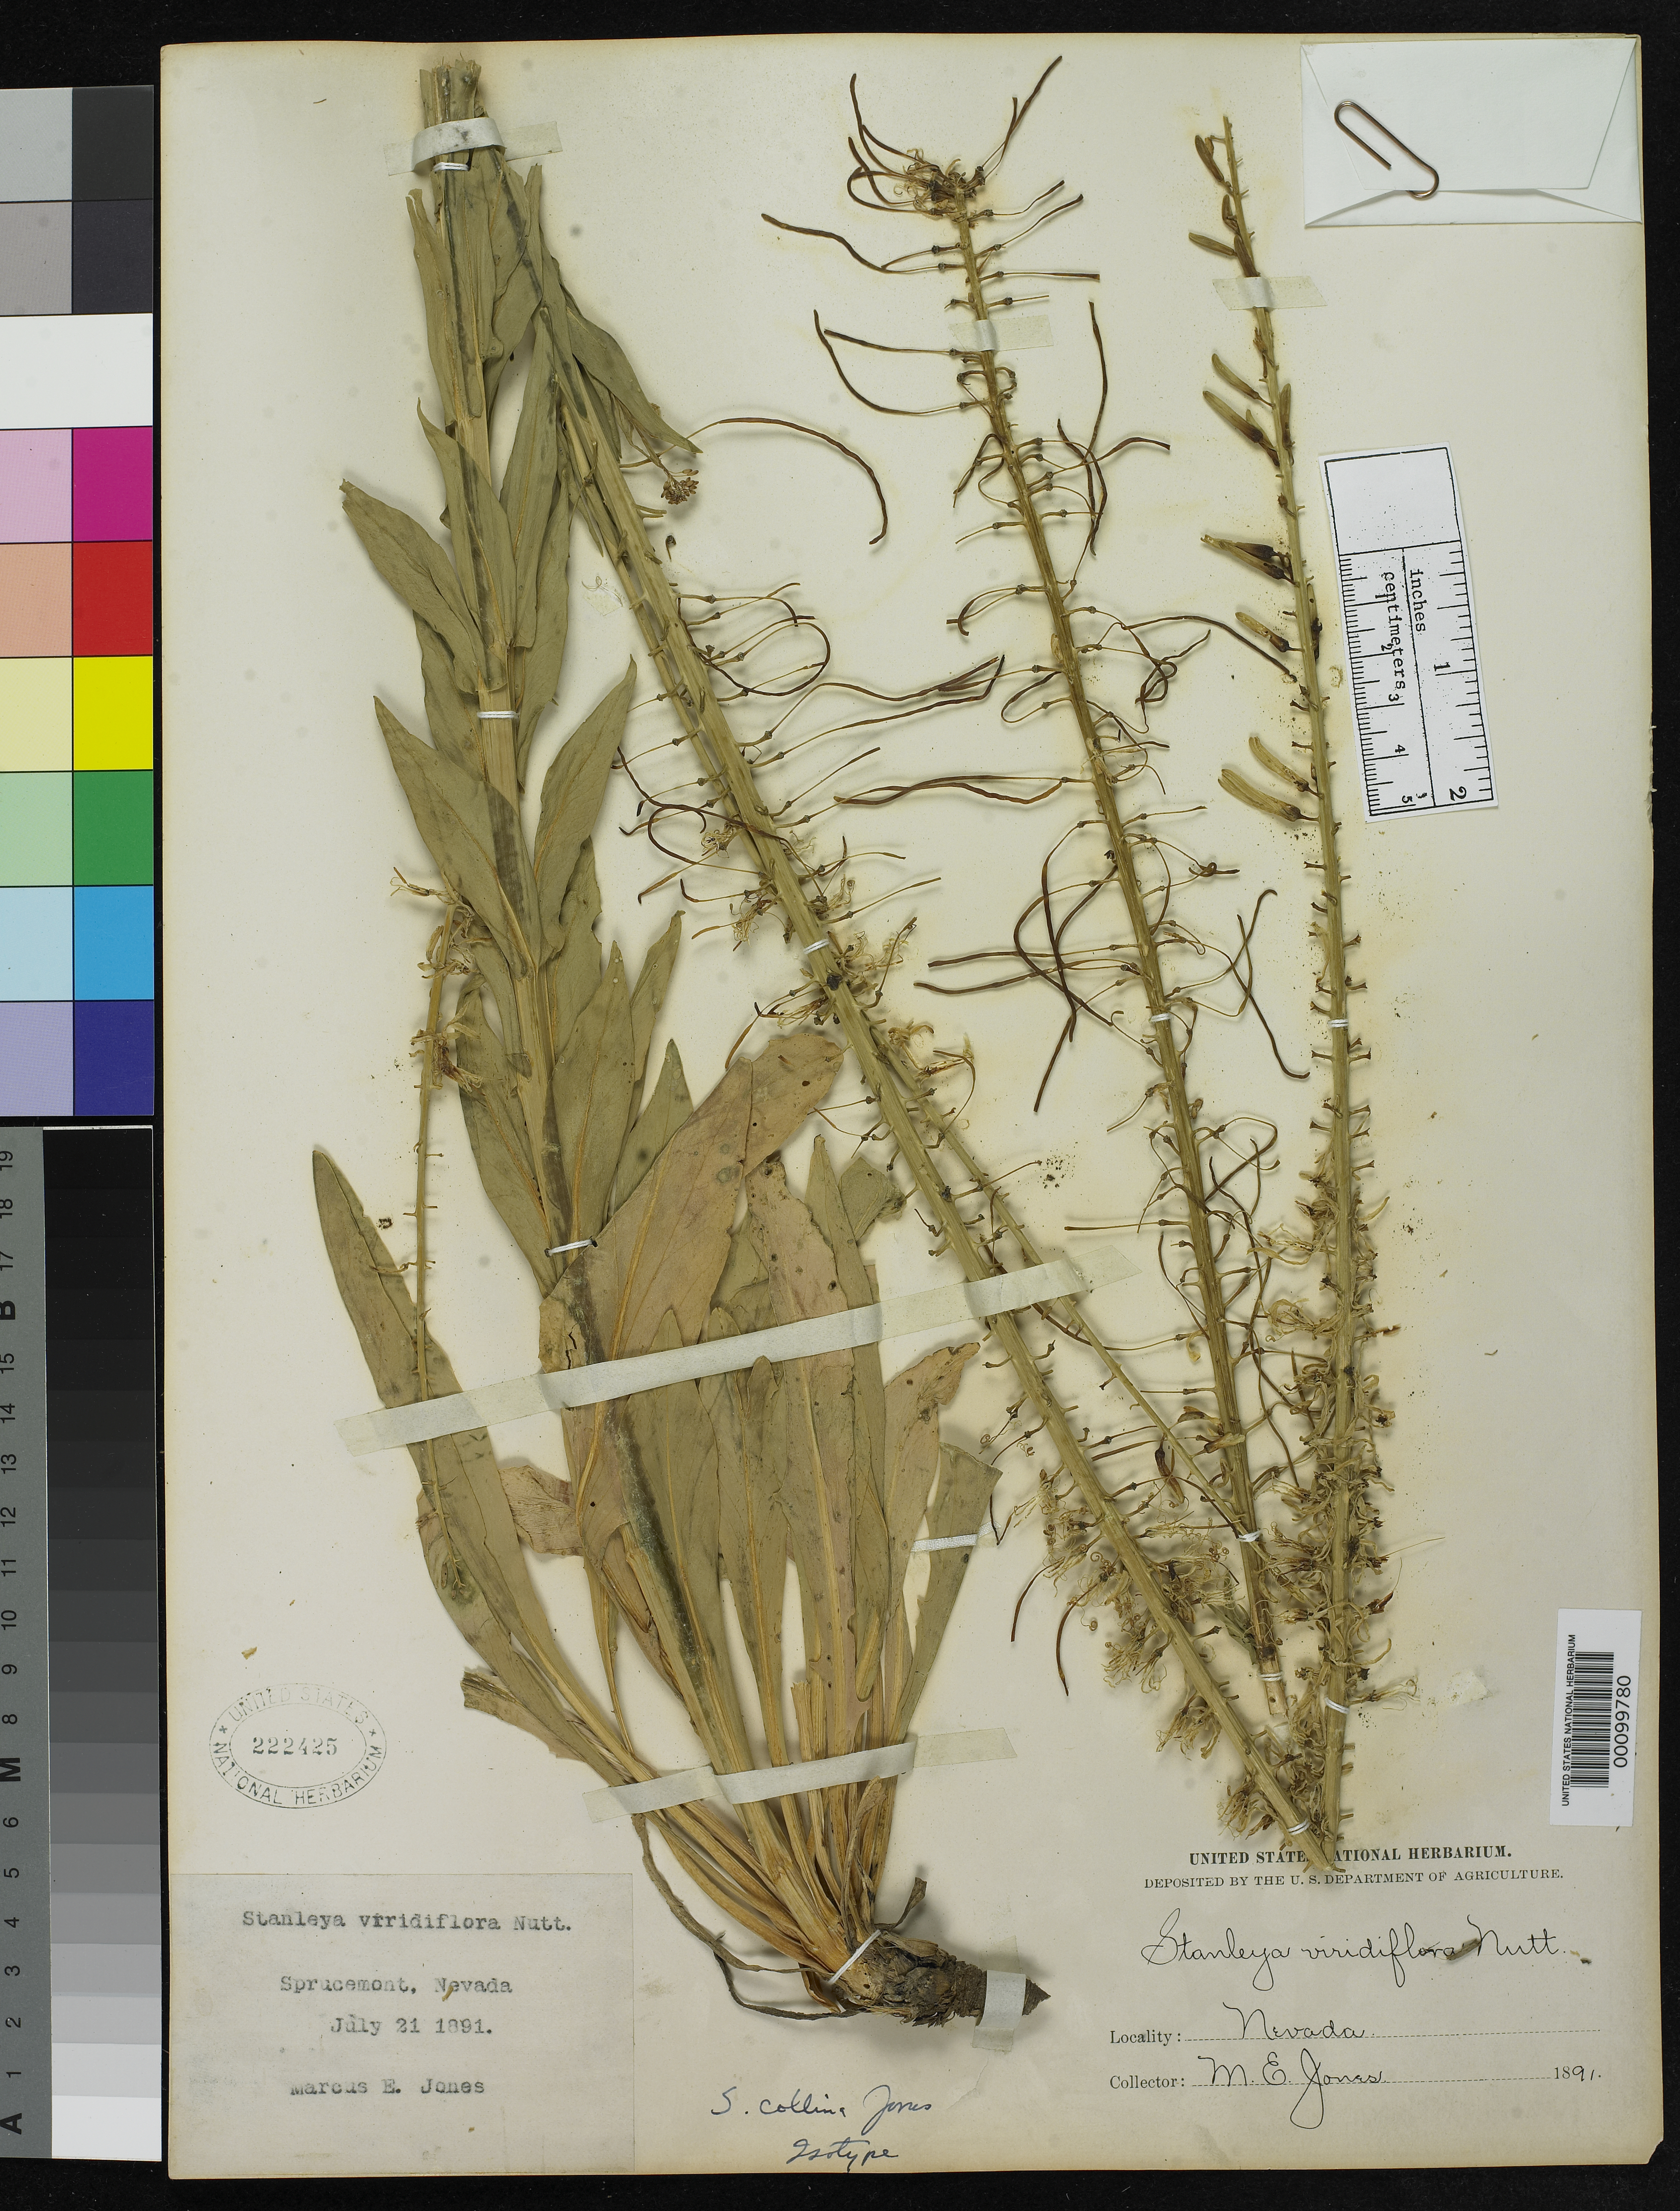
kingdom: Plantae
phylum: Tracheophyta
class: Magnoliopsida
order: Brassicales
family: Brassicaceae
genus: Stanleya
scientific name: Stanleya collina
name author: M.E. Jones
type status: Isotype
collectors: M. E. Jones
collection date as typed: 21 Jul 1891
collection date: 1891-07-21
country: United States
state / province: Nevada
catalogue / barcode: US 222425